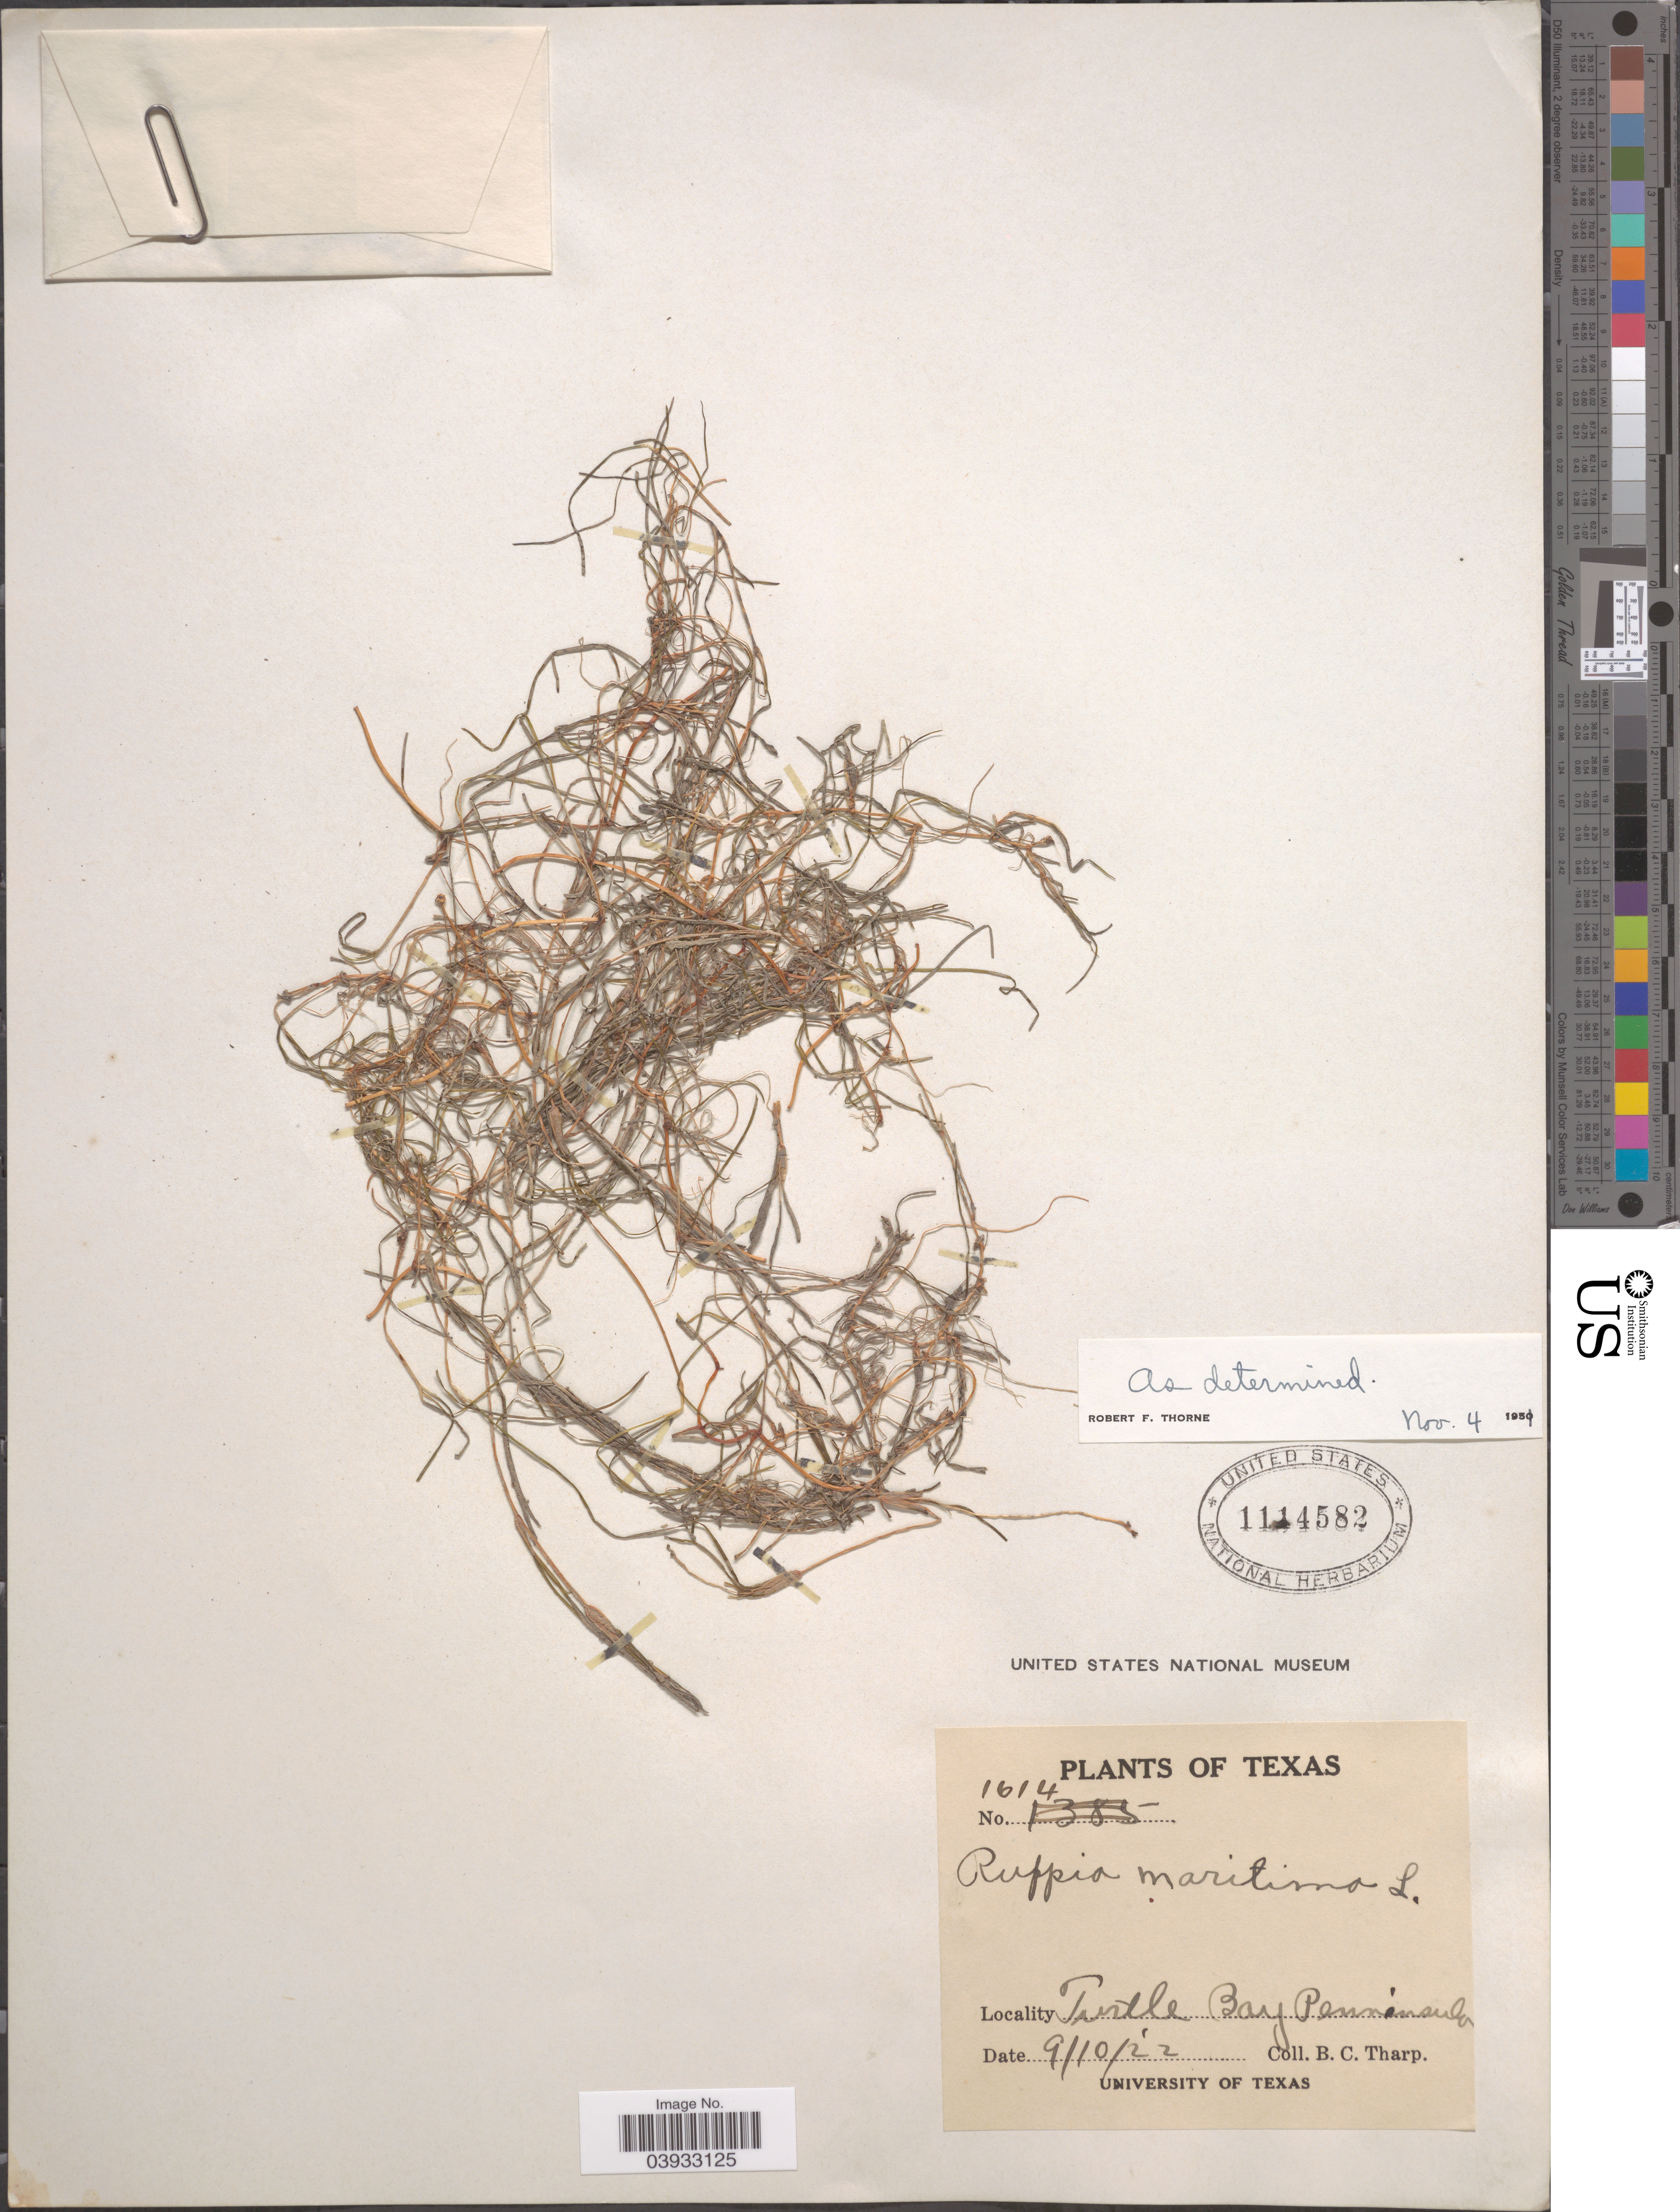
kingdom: Plantae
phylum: Tracheophyta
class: Liliopsida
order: Alismatales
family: Ruppiaceae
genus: Ruppia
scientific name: Ruppia maritima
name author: L.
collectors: B. C. Tharp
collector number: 1614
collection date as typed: Transcribed d/m/y: 10/9/22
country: United States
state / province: Texas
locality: Turtle Bay Penninsula.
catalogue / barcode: US 1114582